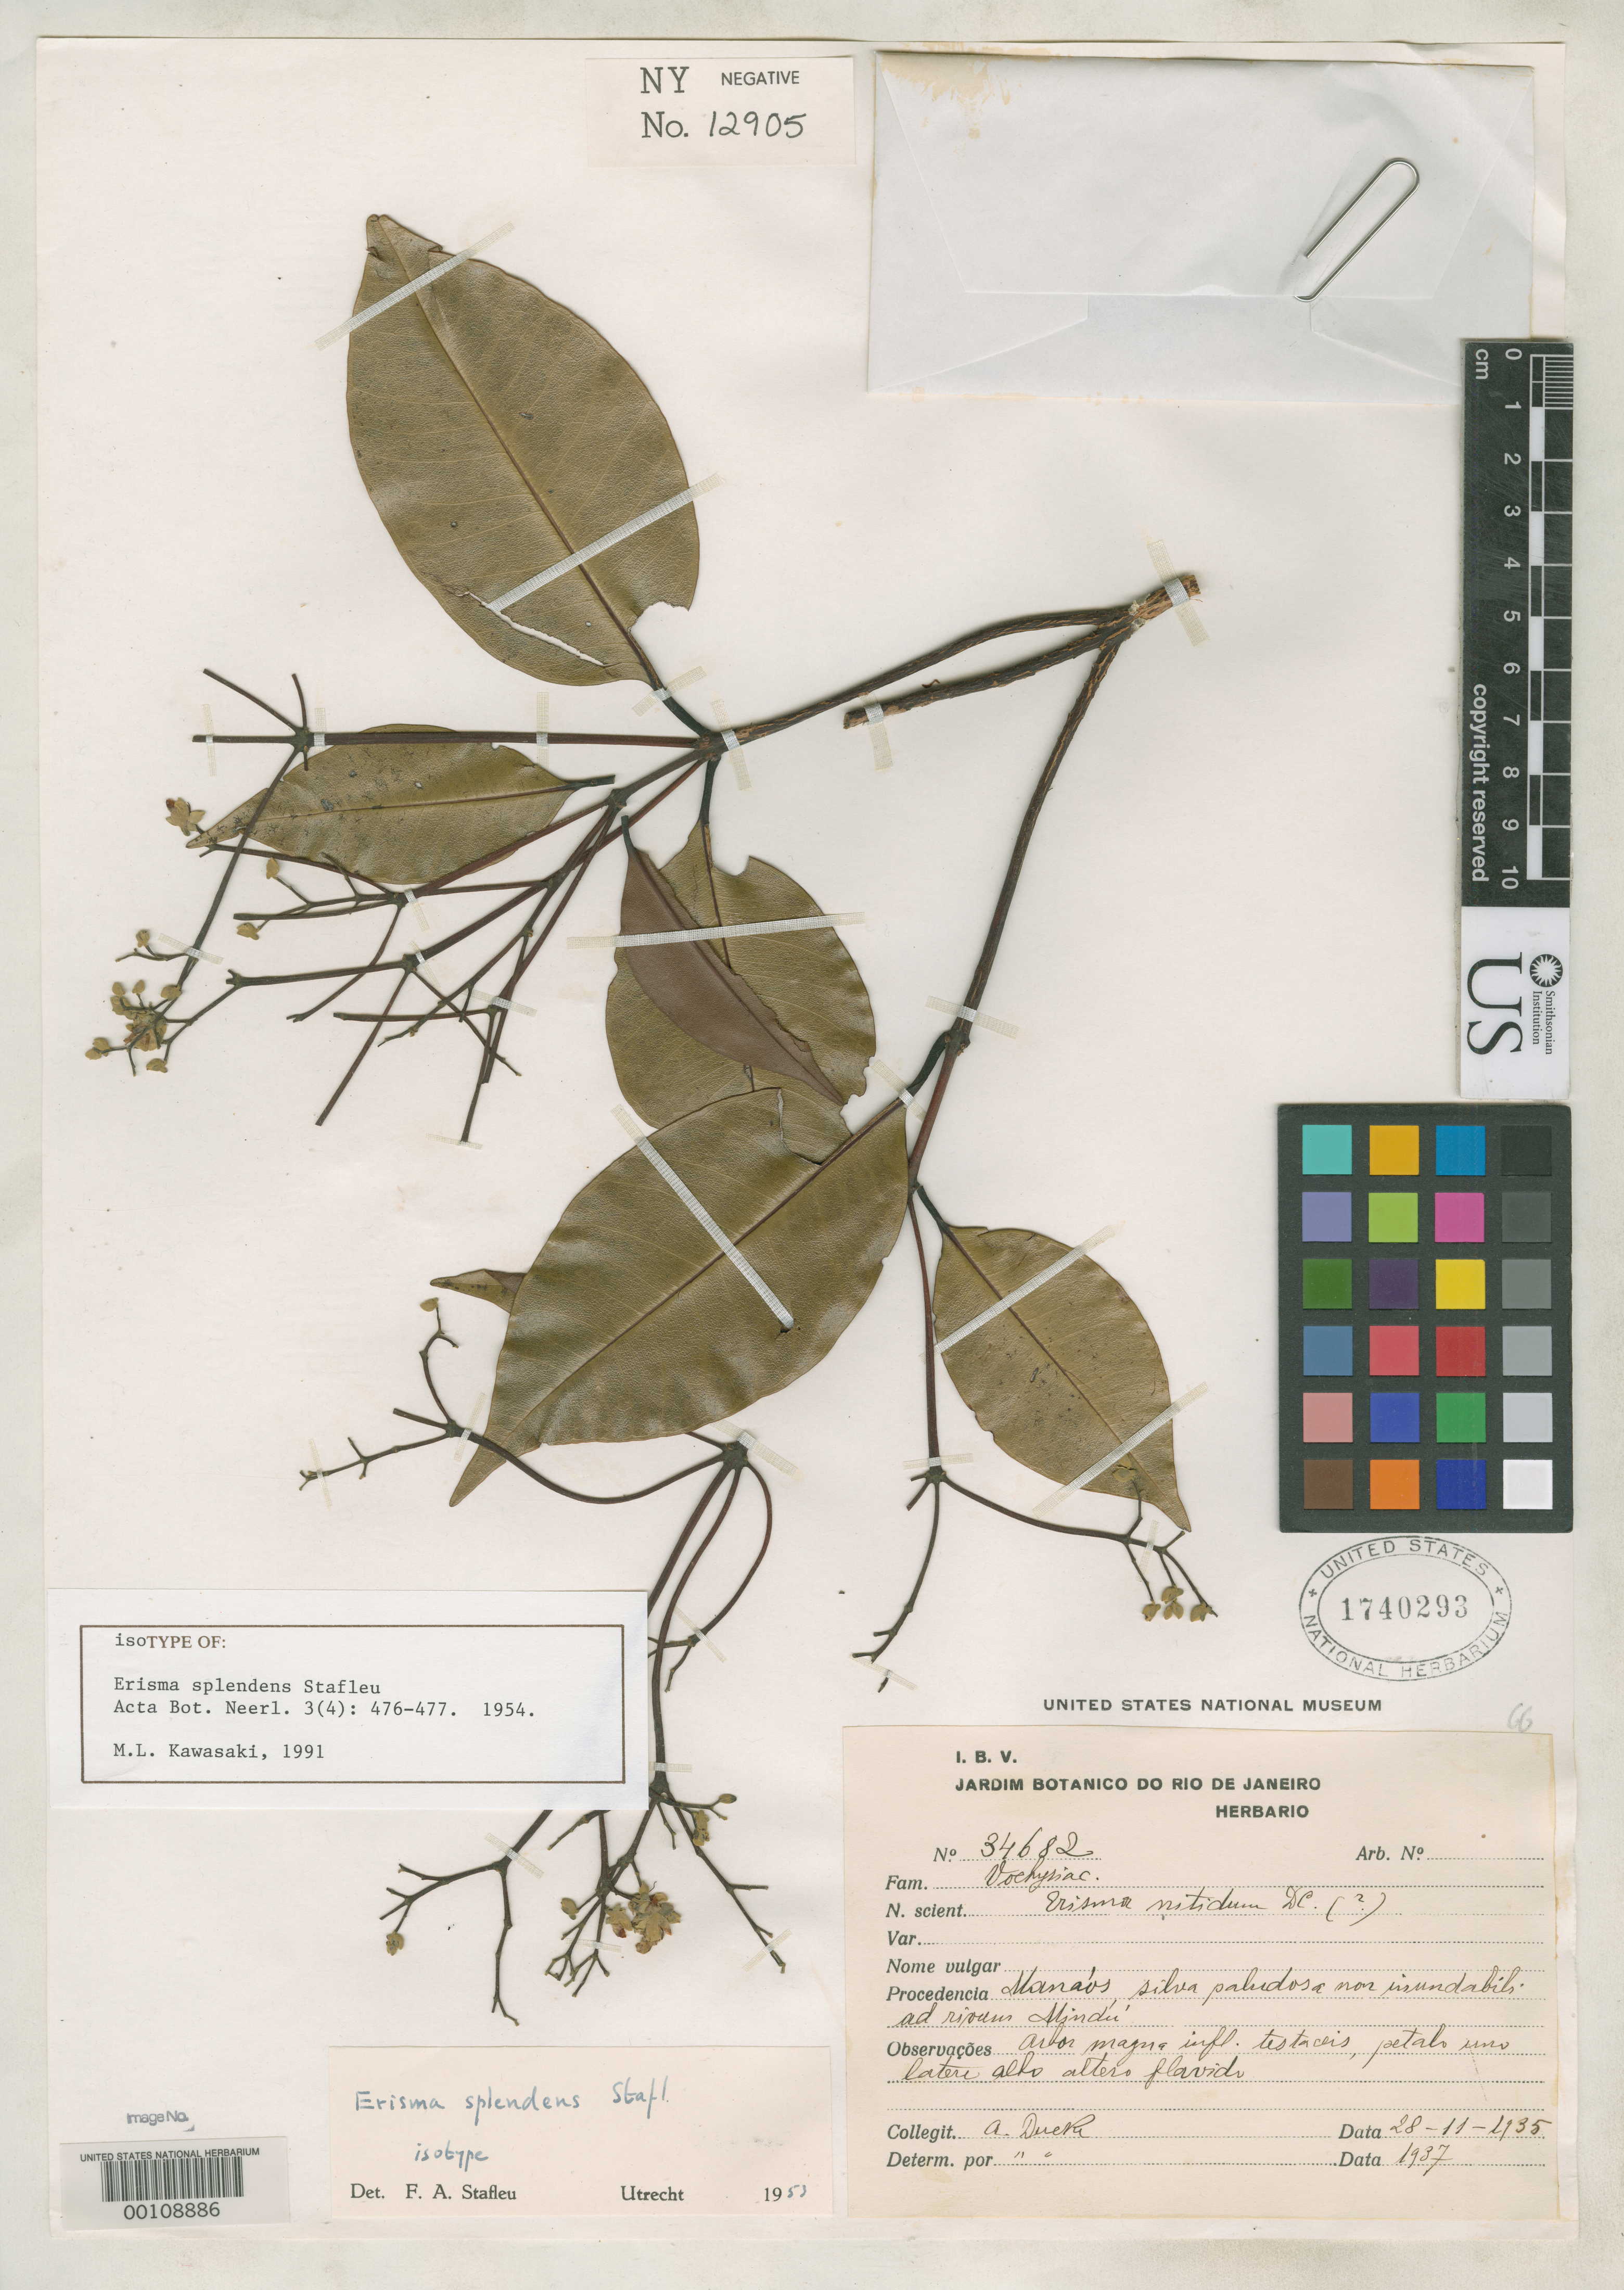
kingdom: Plantae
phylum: Tracheophyta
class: Magnoliopsida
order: Myrtales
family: Vochysiaceae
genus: Erisma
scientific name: Erisma splendens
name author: Stafleu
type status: Isotype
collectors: A. Ducke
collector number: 34682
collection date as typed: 28 Nov 1935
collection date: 1935-11-28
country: Brazil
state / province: Amazonas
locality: Manaos.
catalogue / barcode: US 1740293